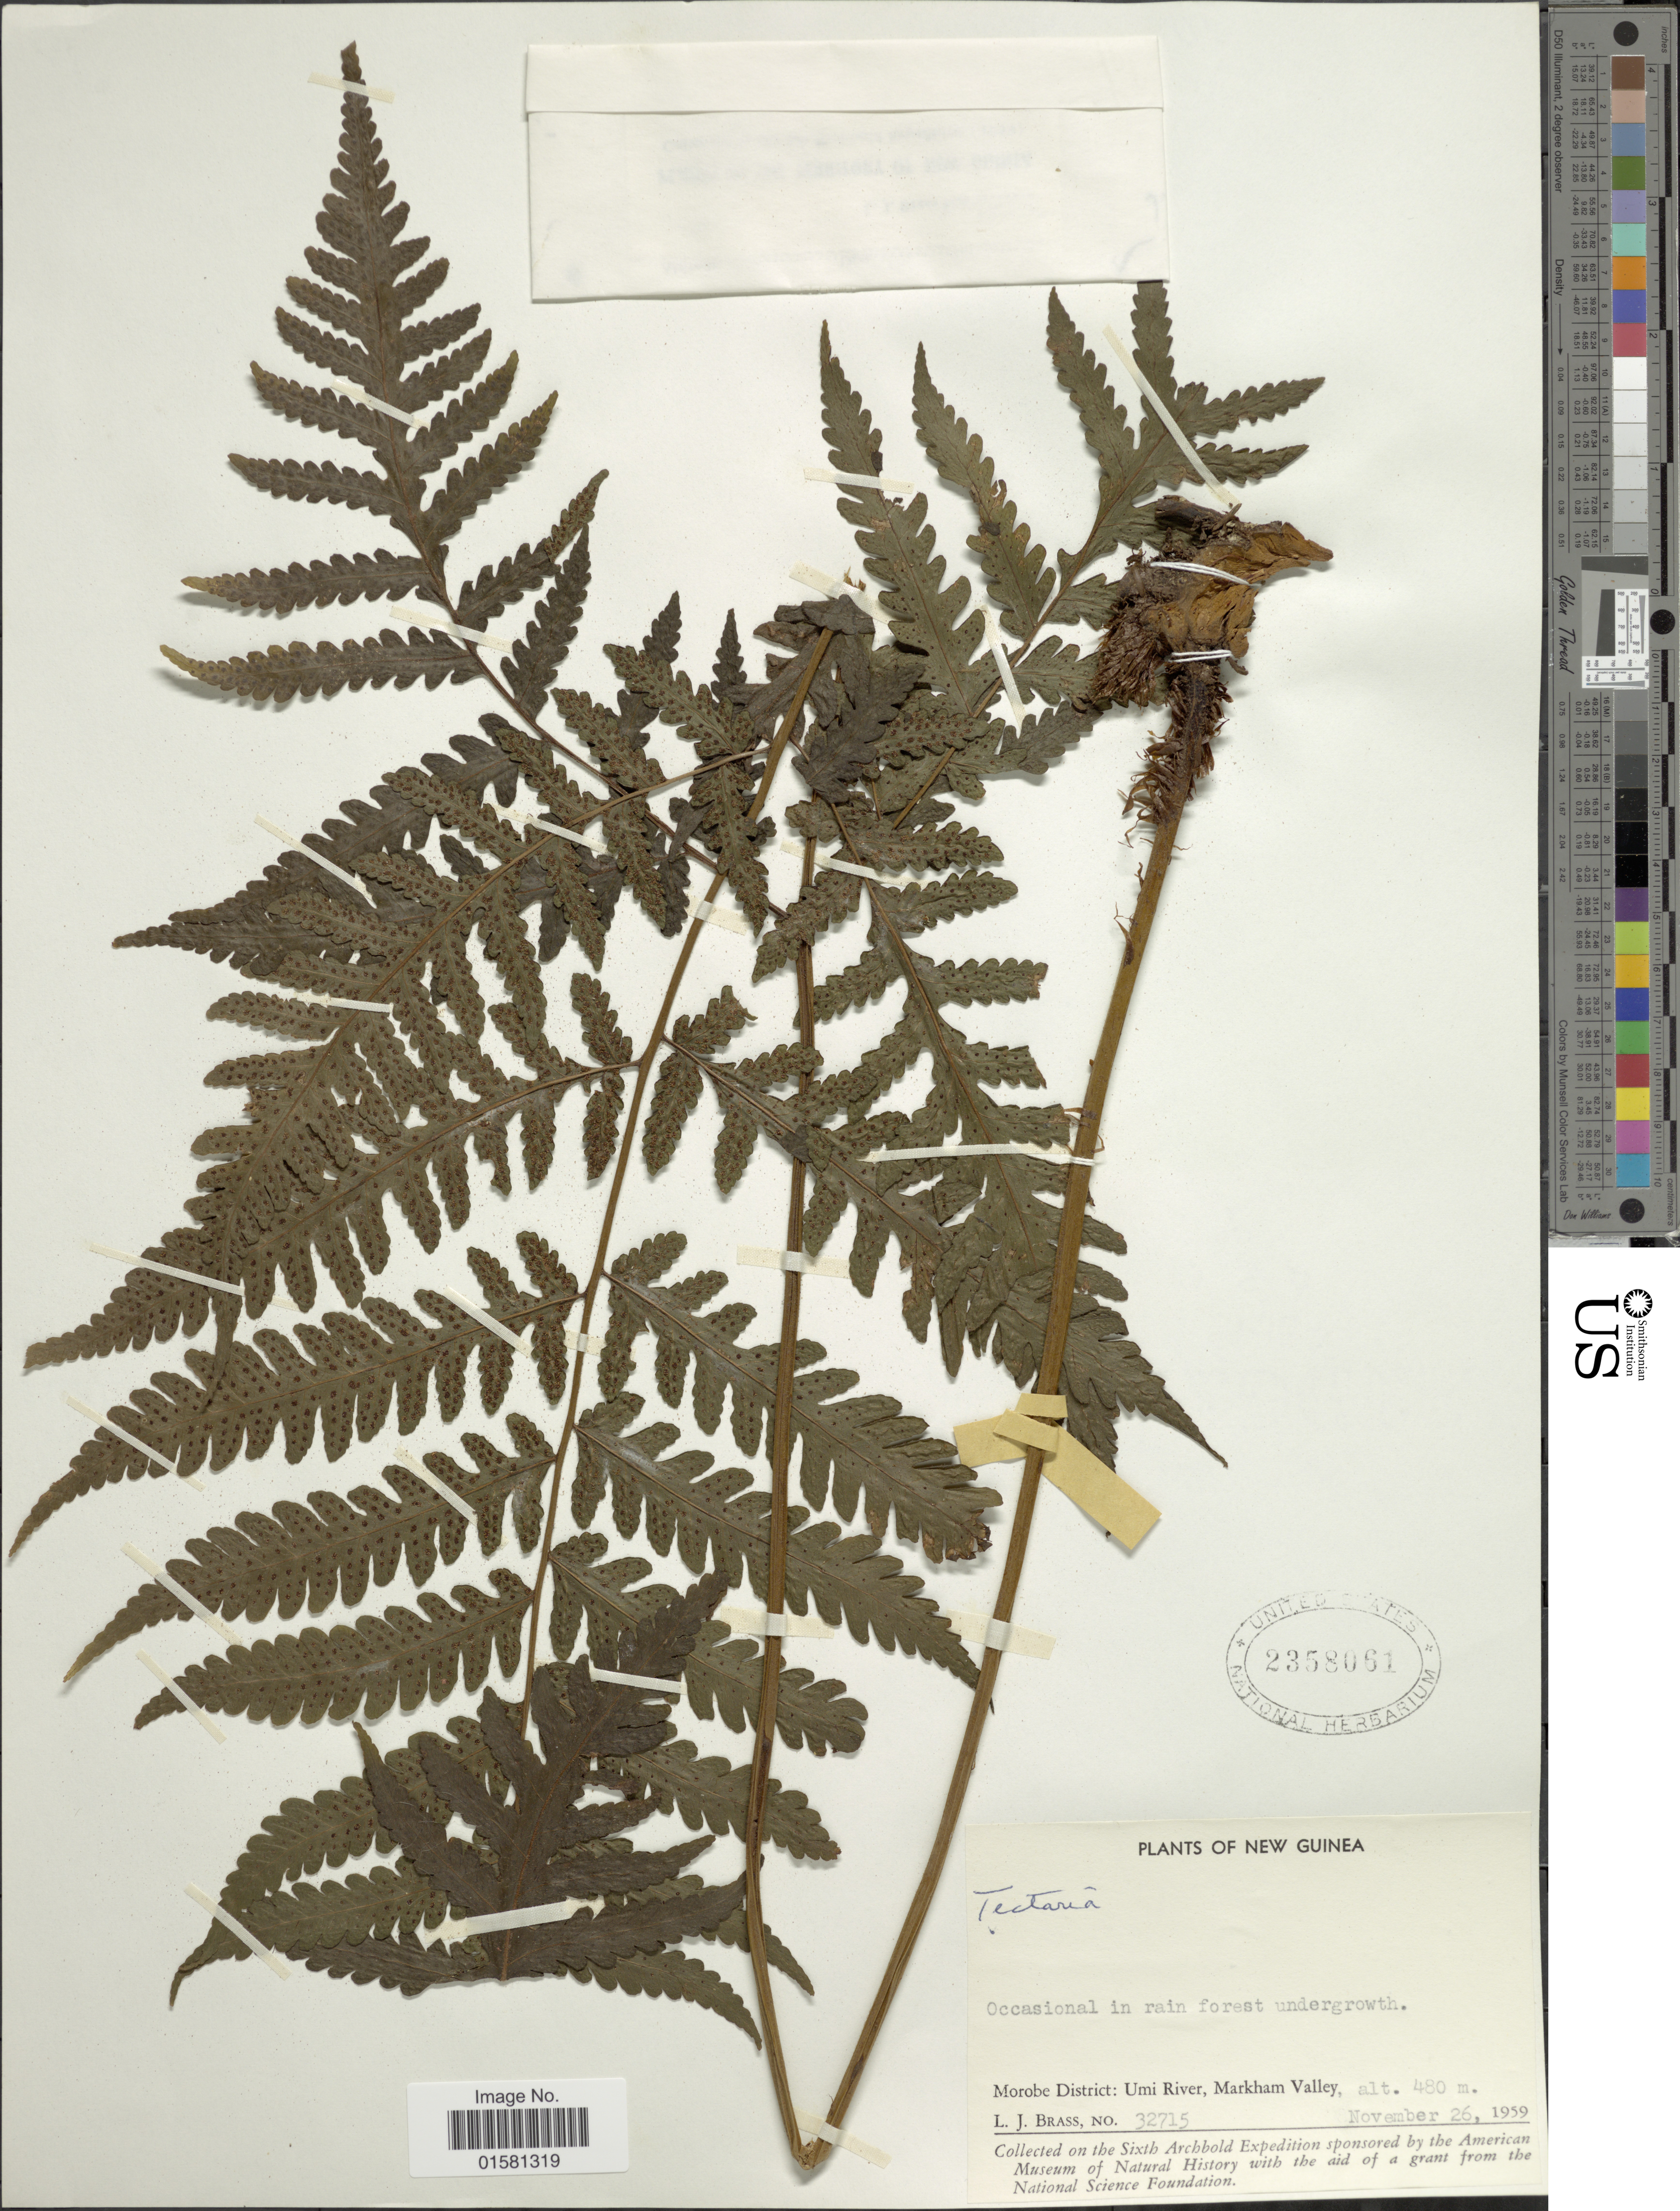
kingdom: Plantae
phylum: Tracheophyta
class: Polypodiopsida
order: Polypodiales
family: Tectariaceae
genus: Tectaria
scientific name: Tectaria sp.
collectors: L. J. Brass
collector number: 32715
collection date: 1959-11-26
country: Papua New Guinea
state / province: Morobe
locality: New Guinea, Morobe District: Umi River, Markham Valley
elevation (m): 480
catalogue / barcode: US 2358061